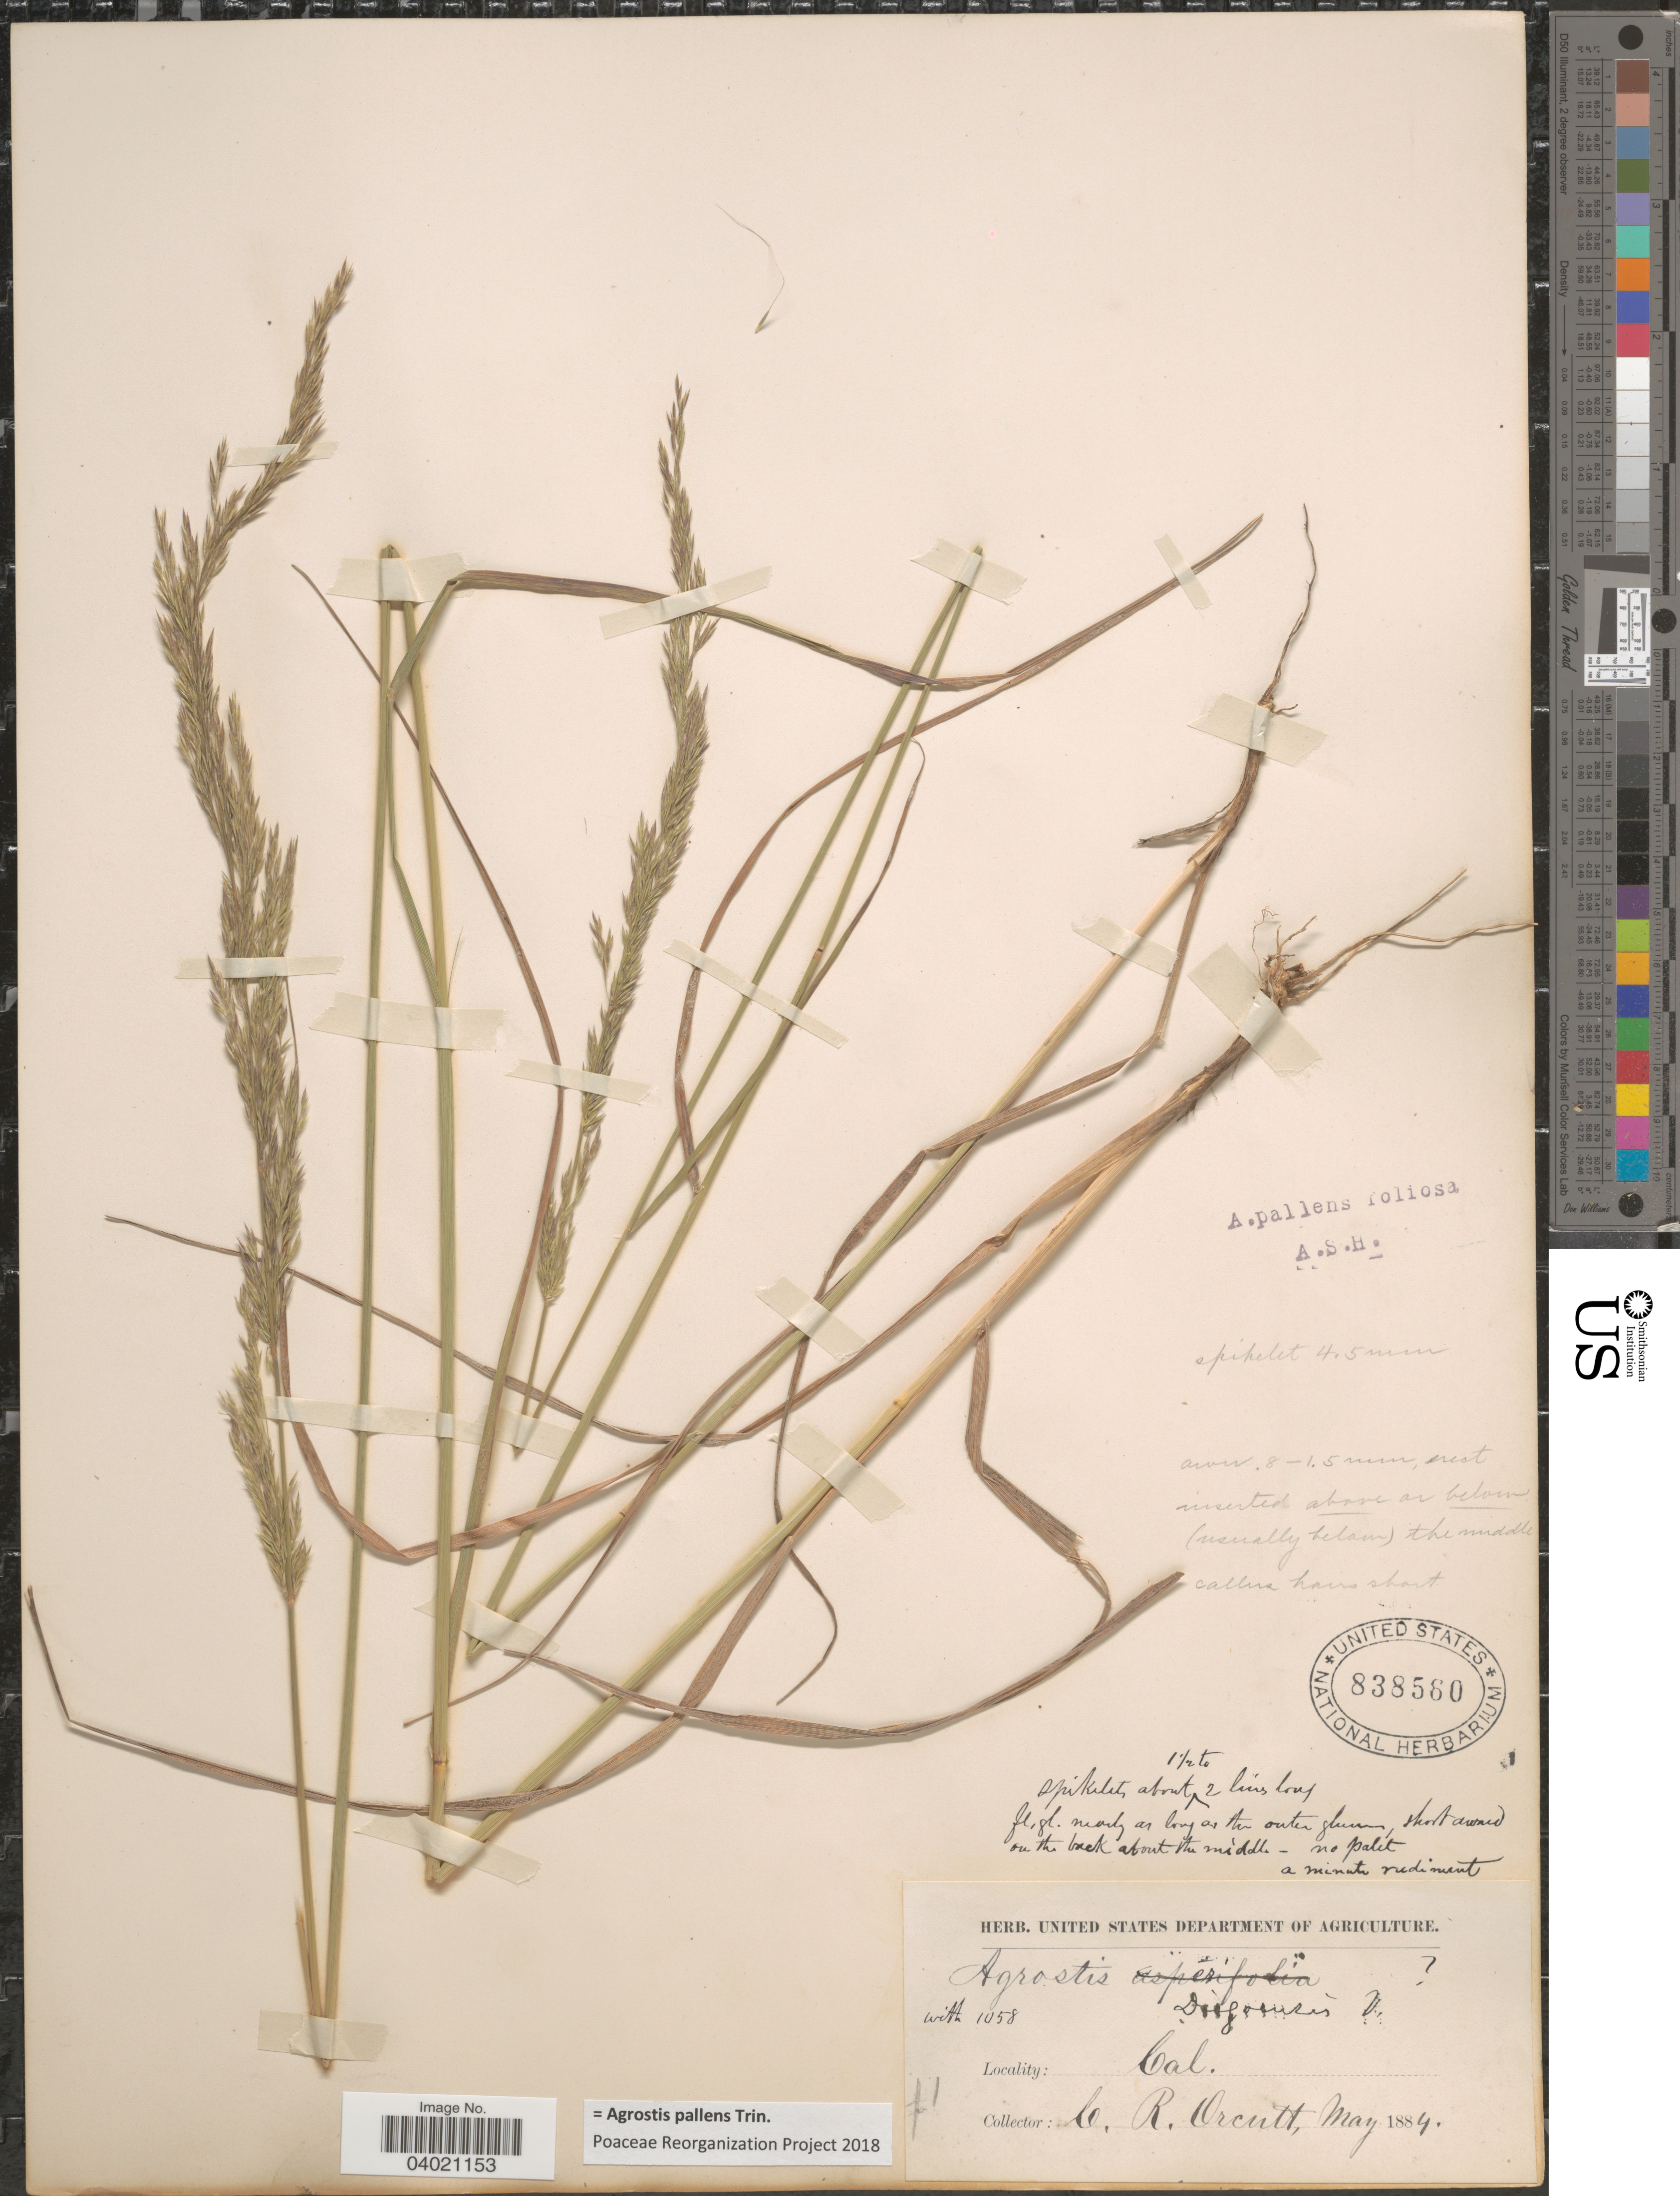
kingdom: Plantae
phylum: Tracheophyta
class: Liliopsida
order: Poales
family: Poaceae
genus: Agrostis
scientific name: Agrostis pallens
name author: Trin.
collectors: C. R. Orcutt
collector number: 1?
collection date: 1884-05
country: United States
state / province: California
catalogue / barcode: US 838560